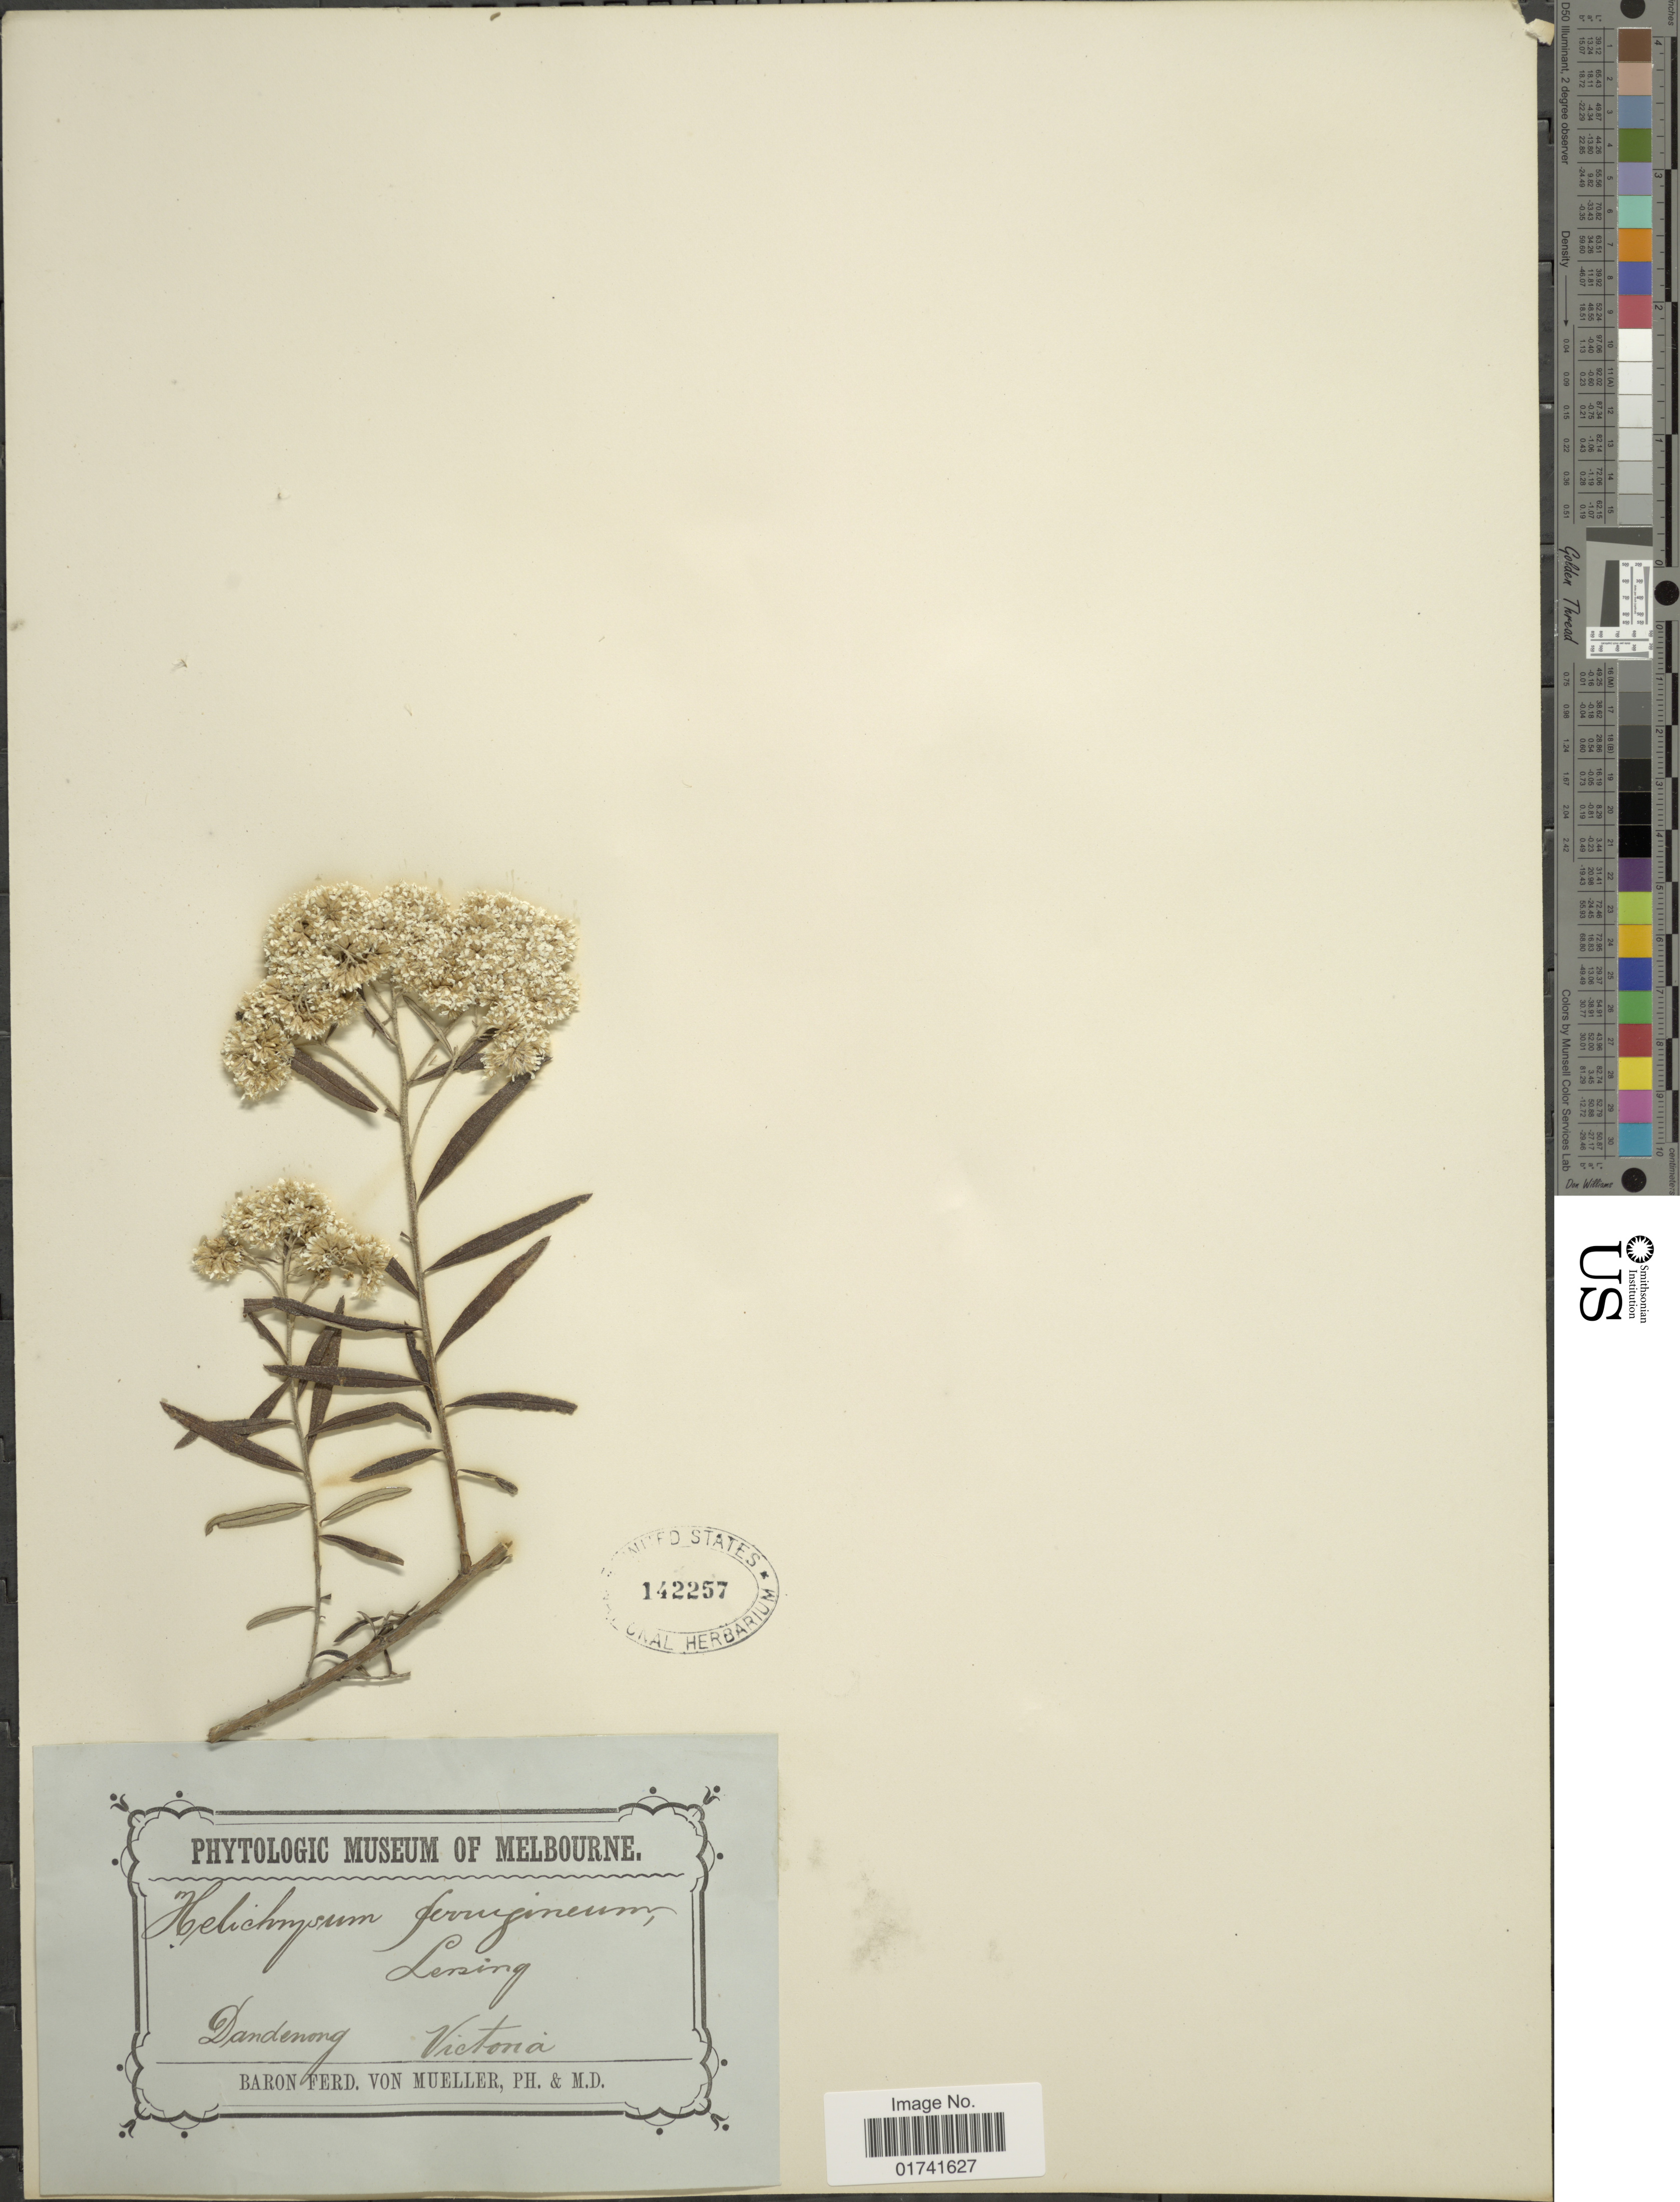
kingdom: Plantae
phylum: Tracheophyta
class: Magnoliopsida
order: Asterales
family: Asteraceae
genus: Ozothamnus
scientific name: Ozothamnus ferrugineus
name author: (Labill.) Sweet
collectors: B. von Mueller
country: Australia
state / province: Victoria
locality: Dandenong, Victoria.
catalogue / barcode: US 142257